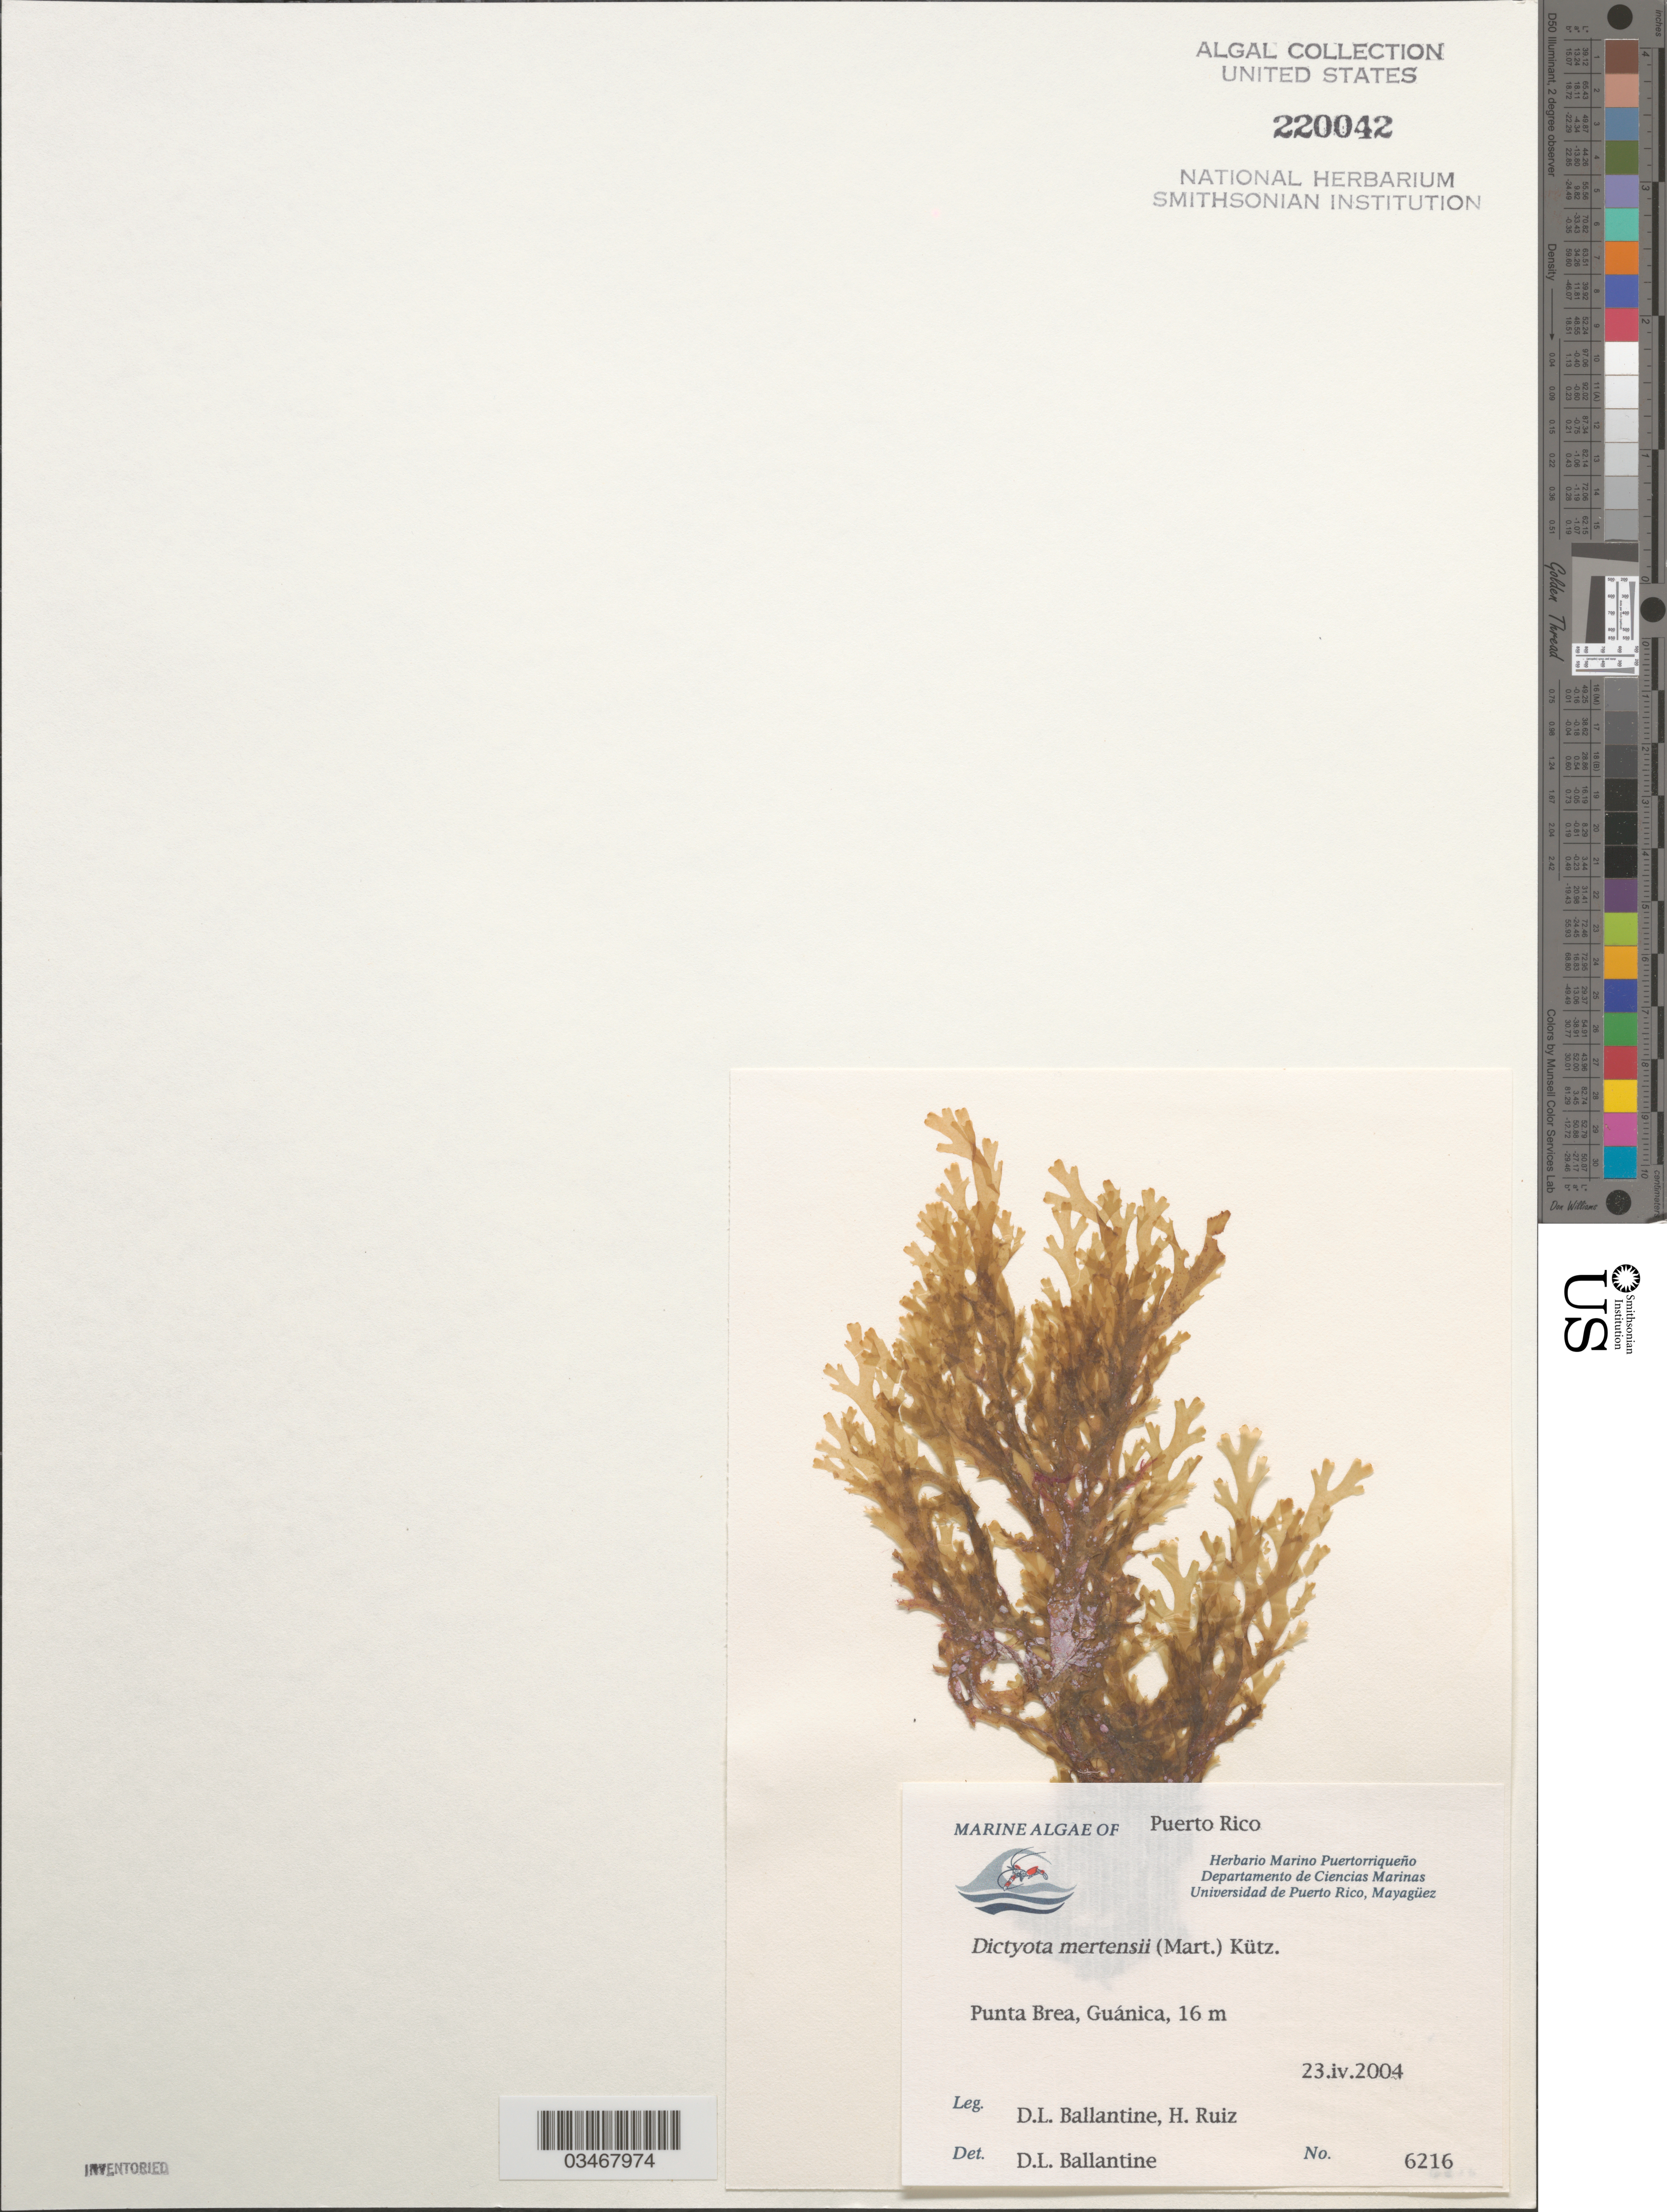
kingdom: Chromista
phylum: Ochrophyta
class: Phaeophyceae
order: Dictyotales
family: Dictyotaceae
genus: Dictyota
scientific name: Dictyota mertensii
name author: (C. Mart.) Kütz.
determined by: Ballantine, D. L.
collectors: D.L. Ballantine & H. Ruiz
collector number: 6216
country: Puerto Rico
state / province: Guanica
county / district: Punta Brea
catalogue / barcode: US 220042